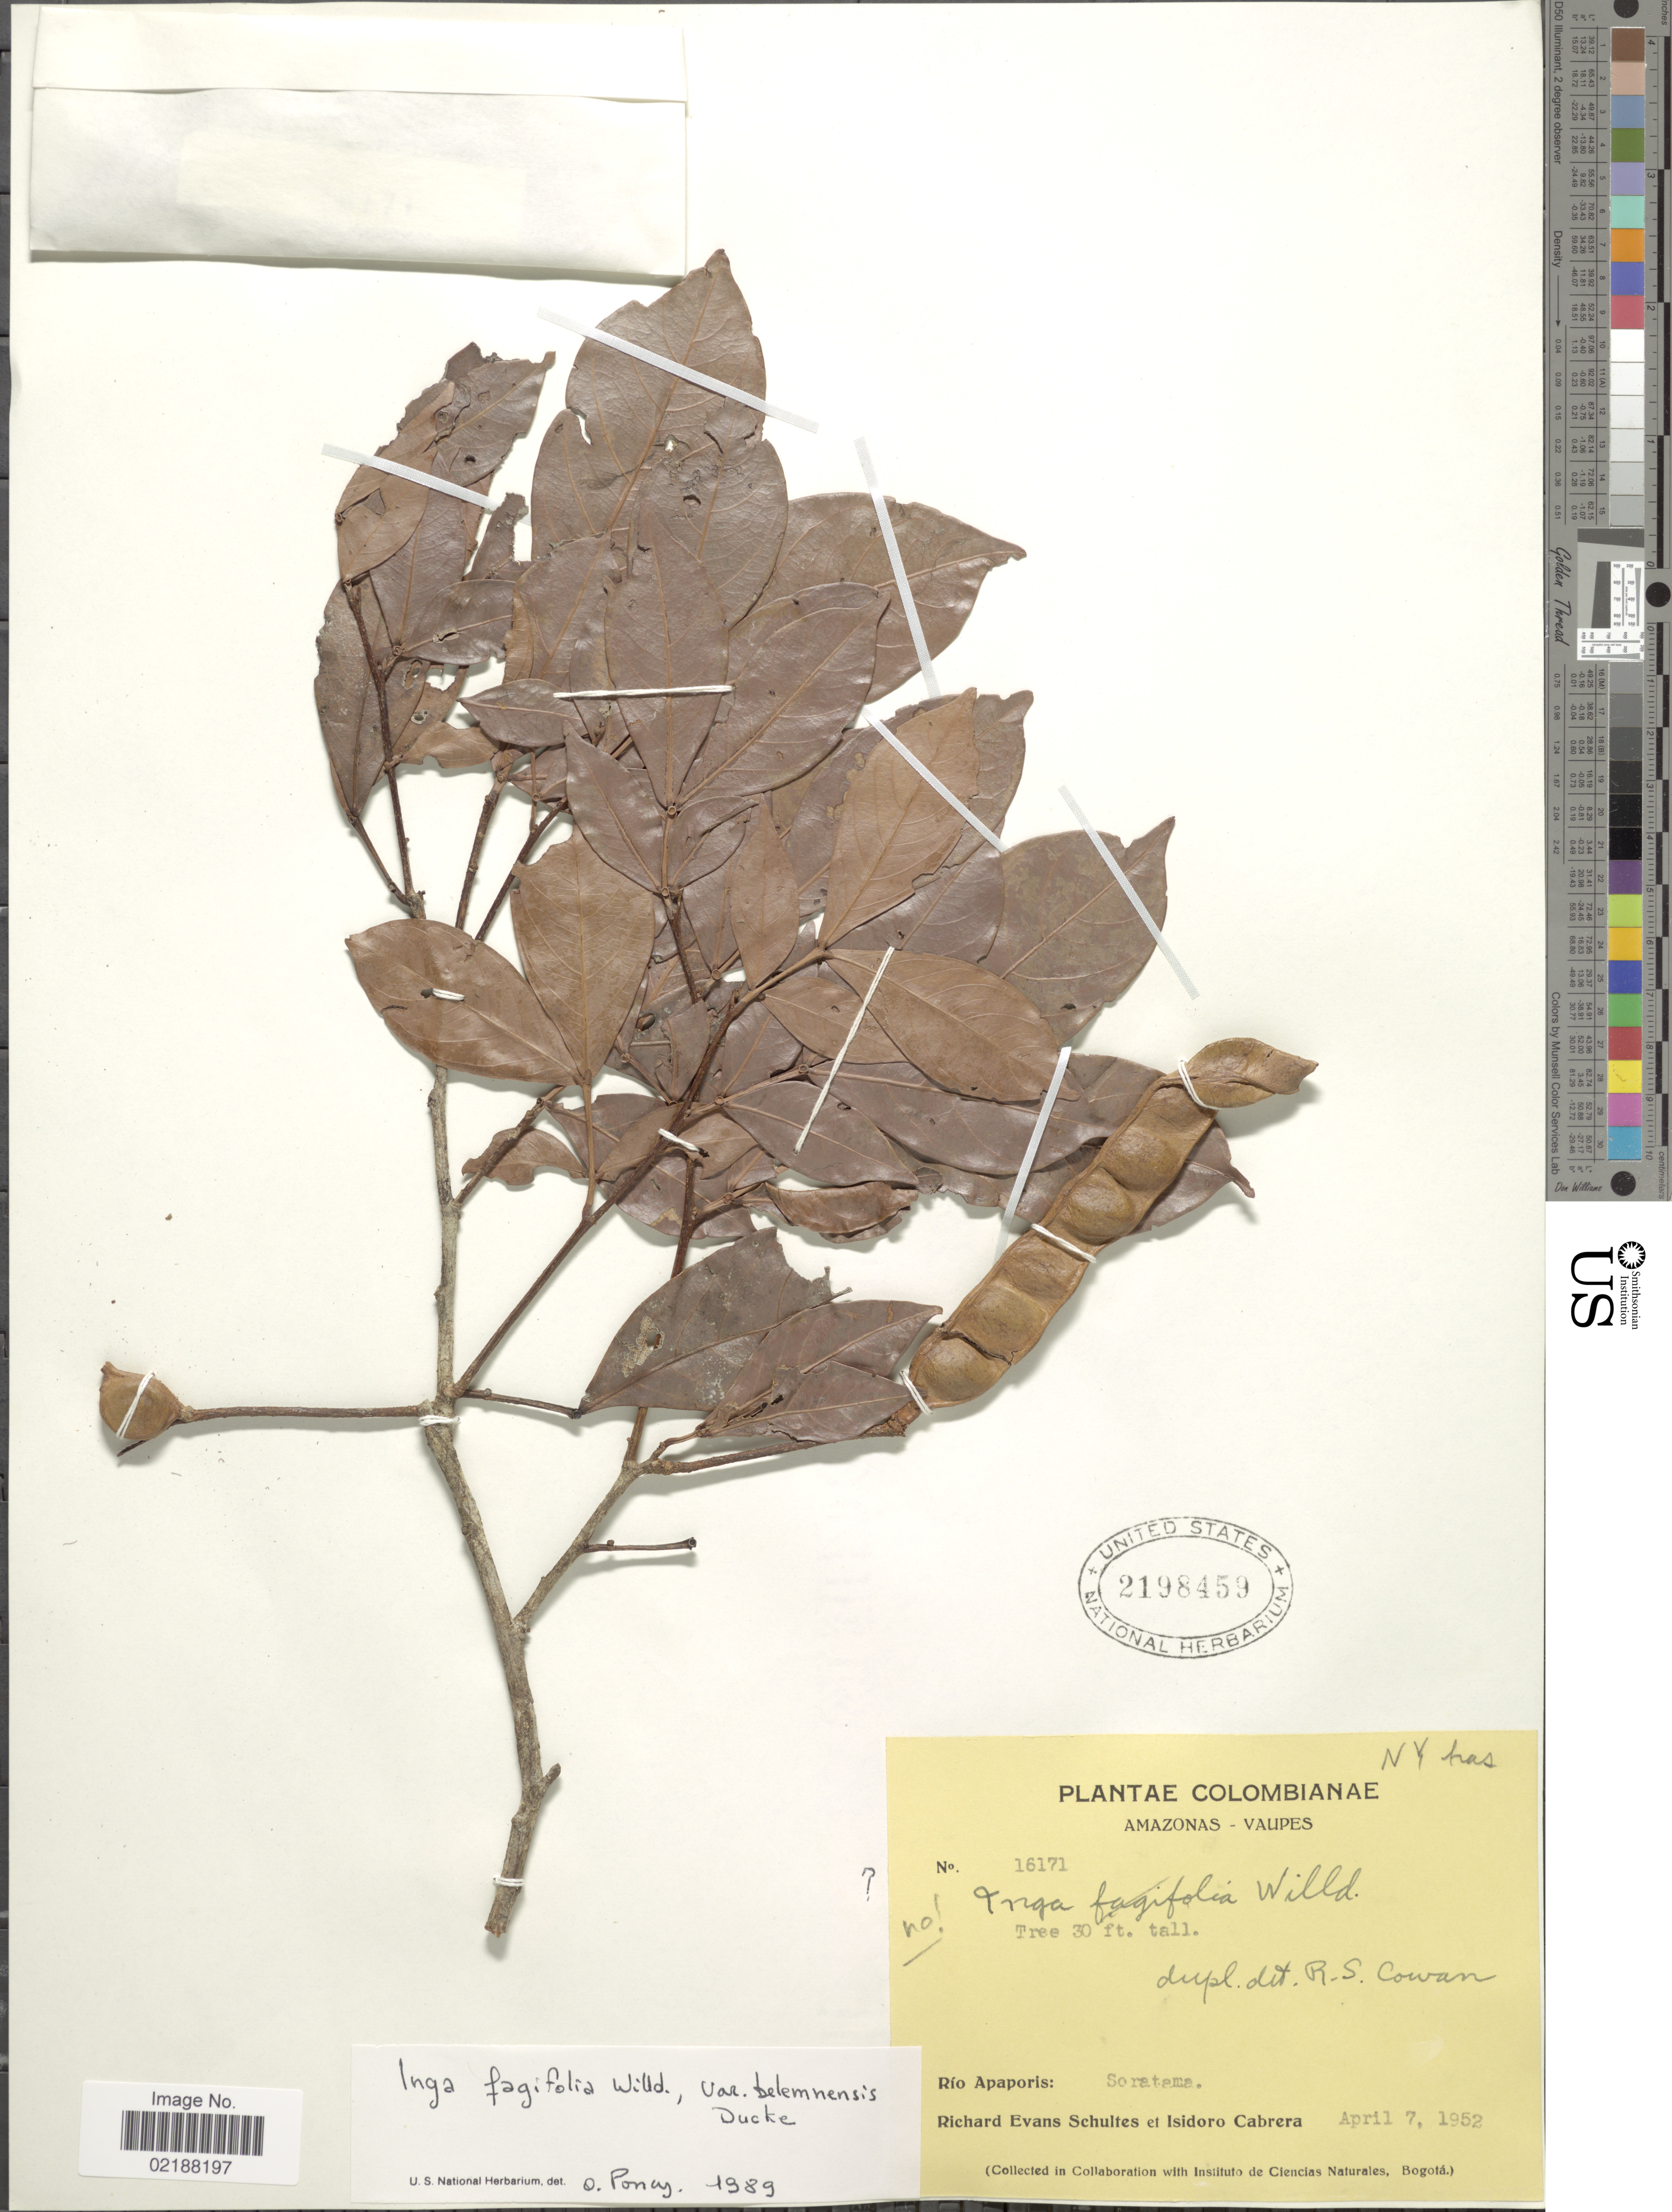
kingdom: Plantae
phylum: Tracheophyta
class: Magnoliopsida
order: Fabales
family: Fabaceae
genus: Inga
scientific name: Inga laurina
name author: (Sw.) Willd.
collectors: R. E. Schultes & I. Cabrera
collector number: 16171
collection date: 1952-04-07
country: Colombia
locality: Amazonas - Vaupes. Río Apaporis: Soratama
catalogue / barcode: US 2198459